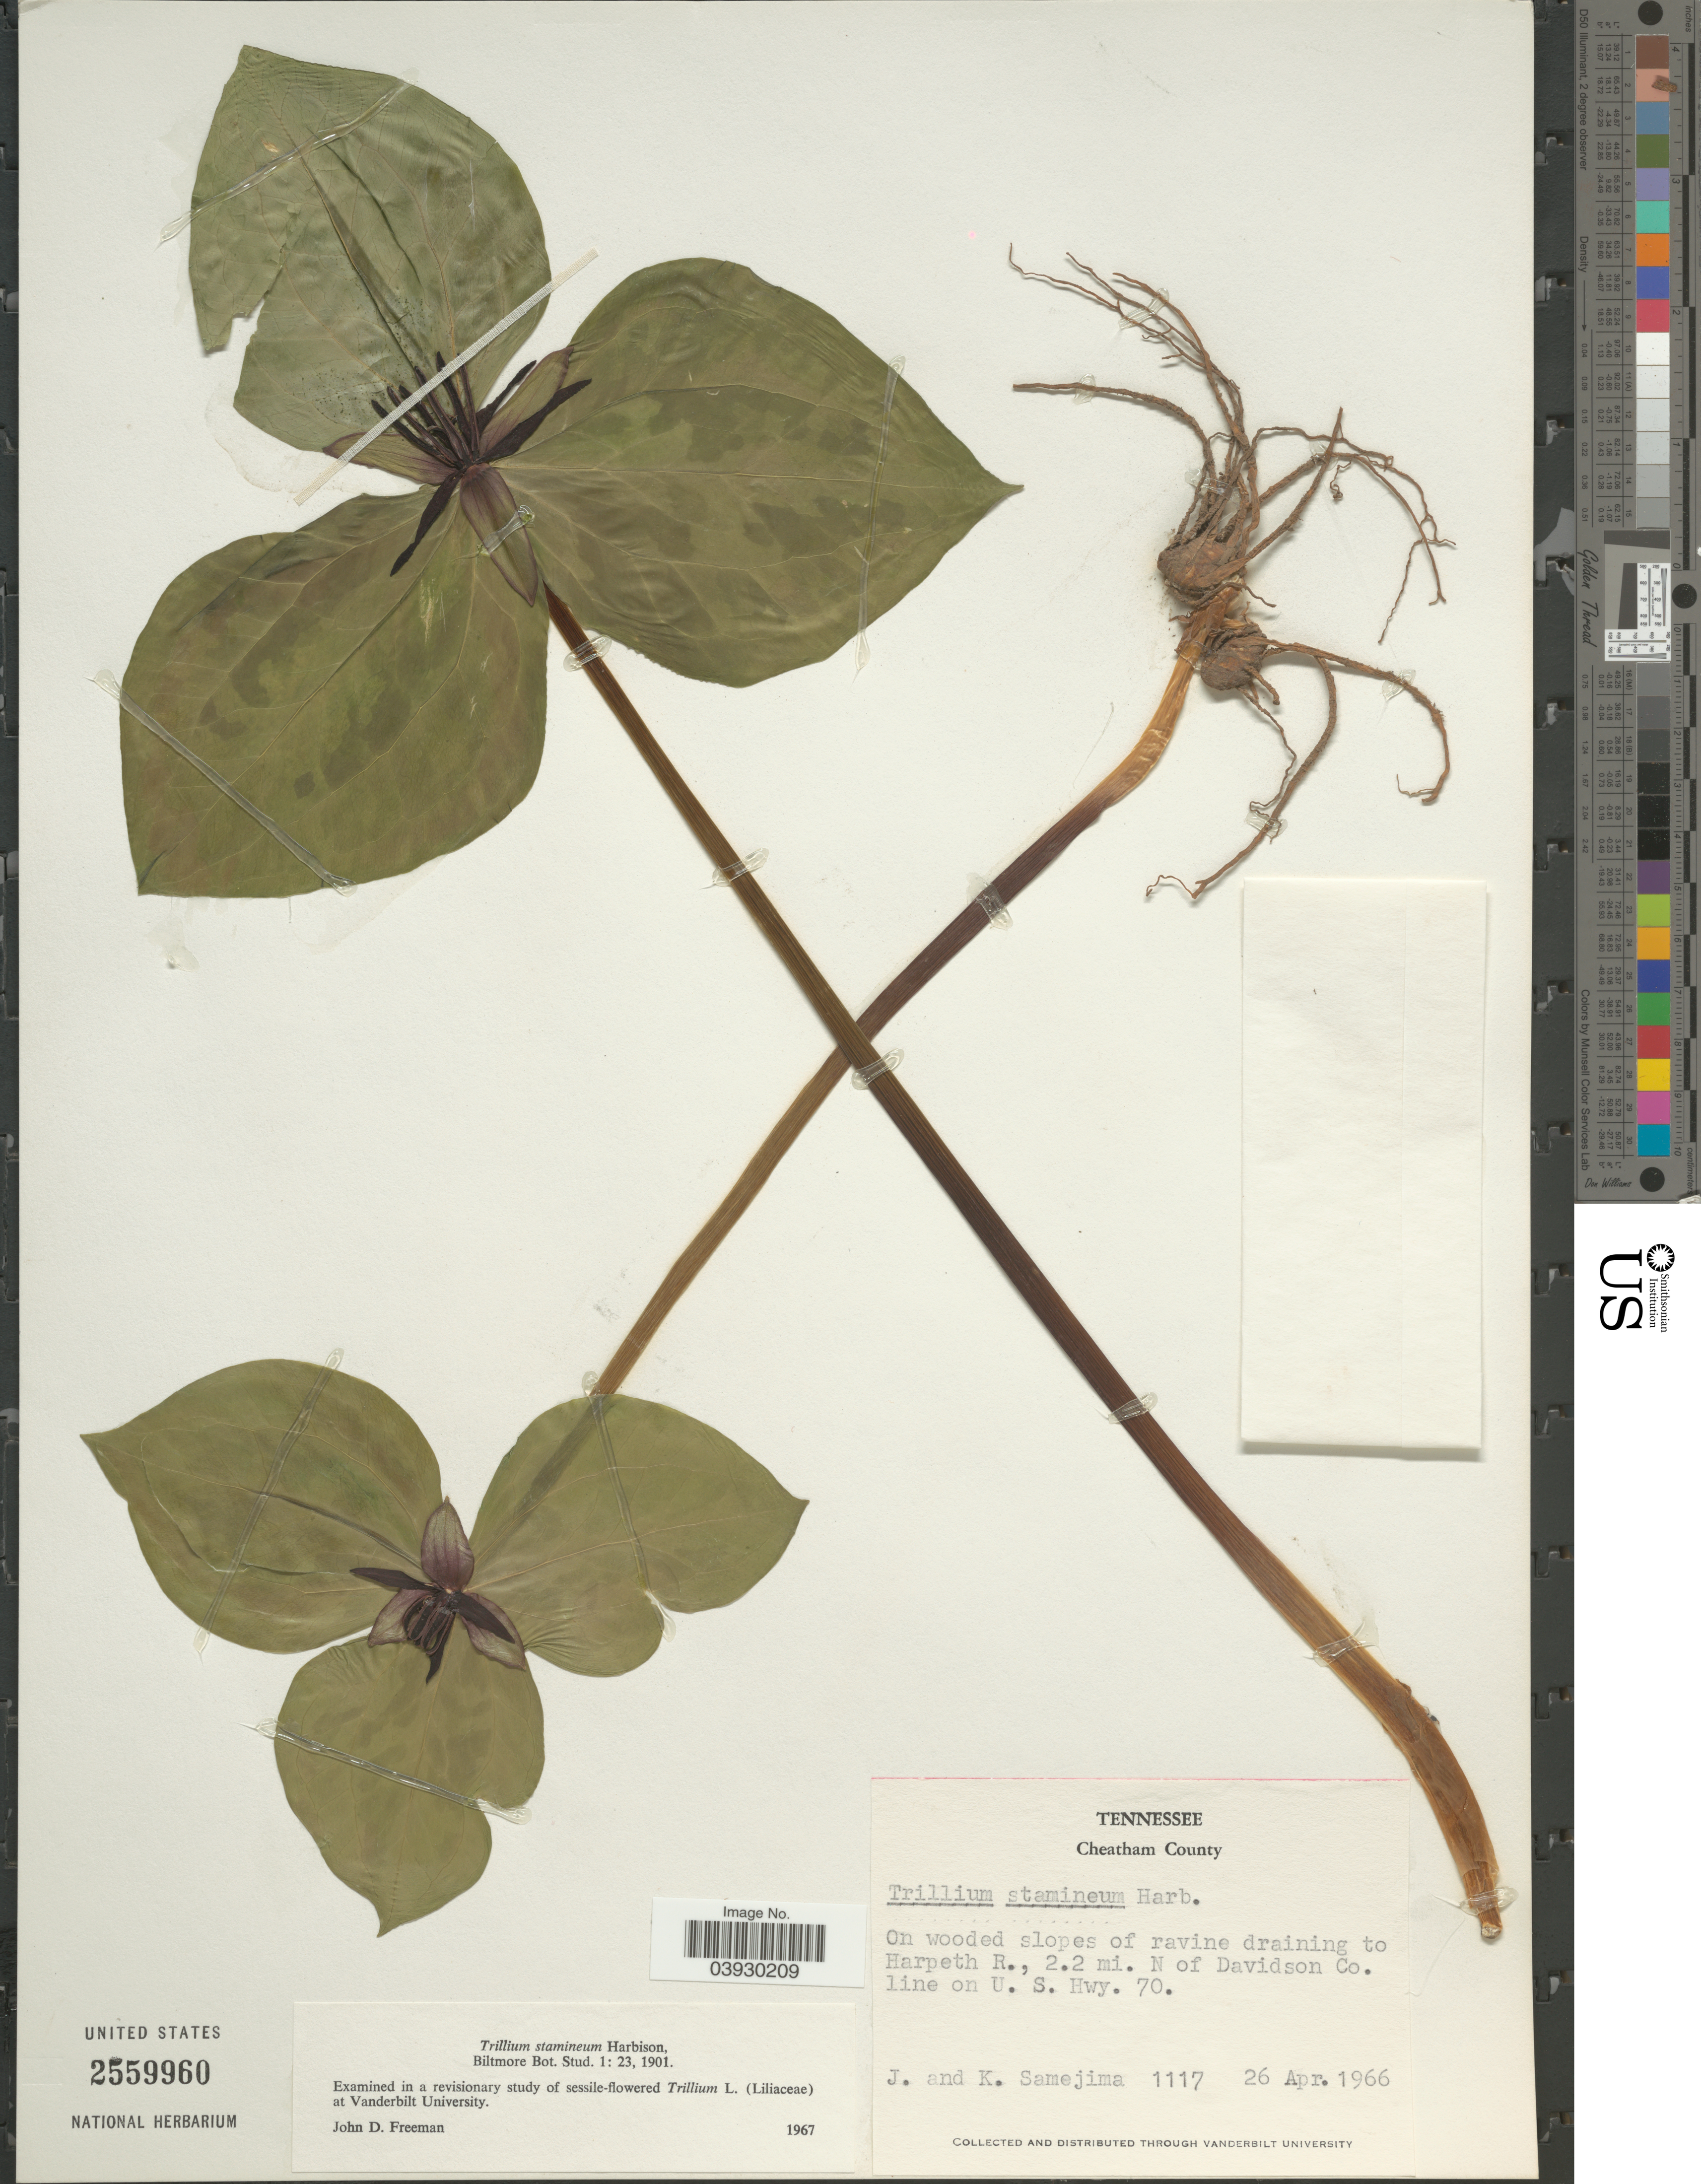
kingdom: Plantae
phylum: Tracheophyta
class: Liliopsida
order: Liliales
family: Melanthiaceae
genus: Trillium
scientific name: Trillium stamineum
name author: Harb.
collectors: J. Samejima & K. Samejima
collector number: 1117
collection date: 1966-04-26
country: United States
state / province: Tennessee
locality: Cheatham County. On wooded slopes of ravine draining to Harpeth R., 2.2. mi. N of Davidson Co. line on U.S. Hway. 70.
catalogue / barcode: US 2559960